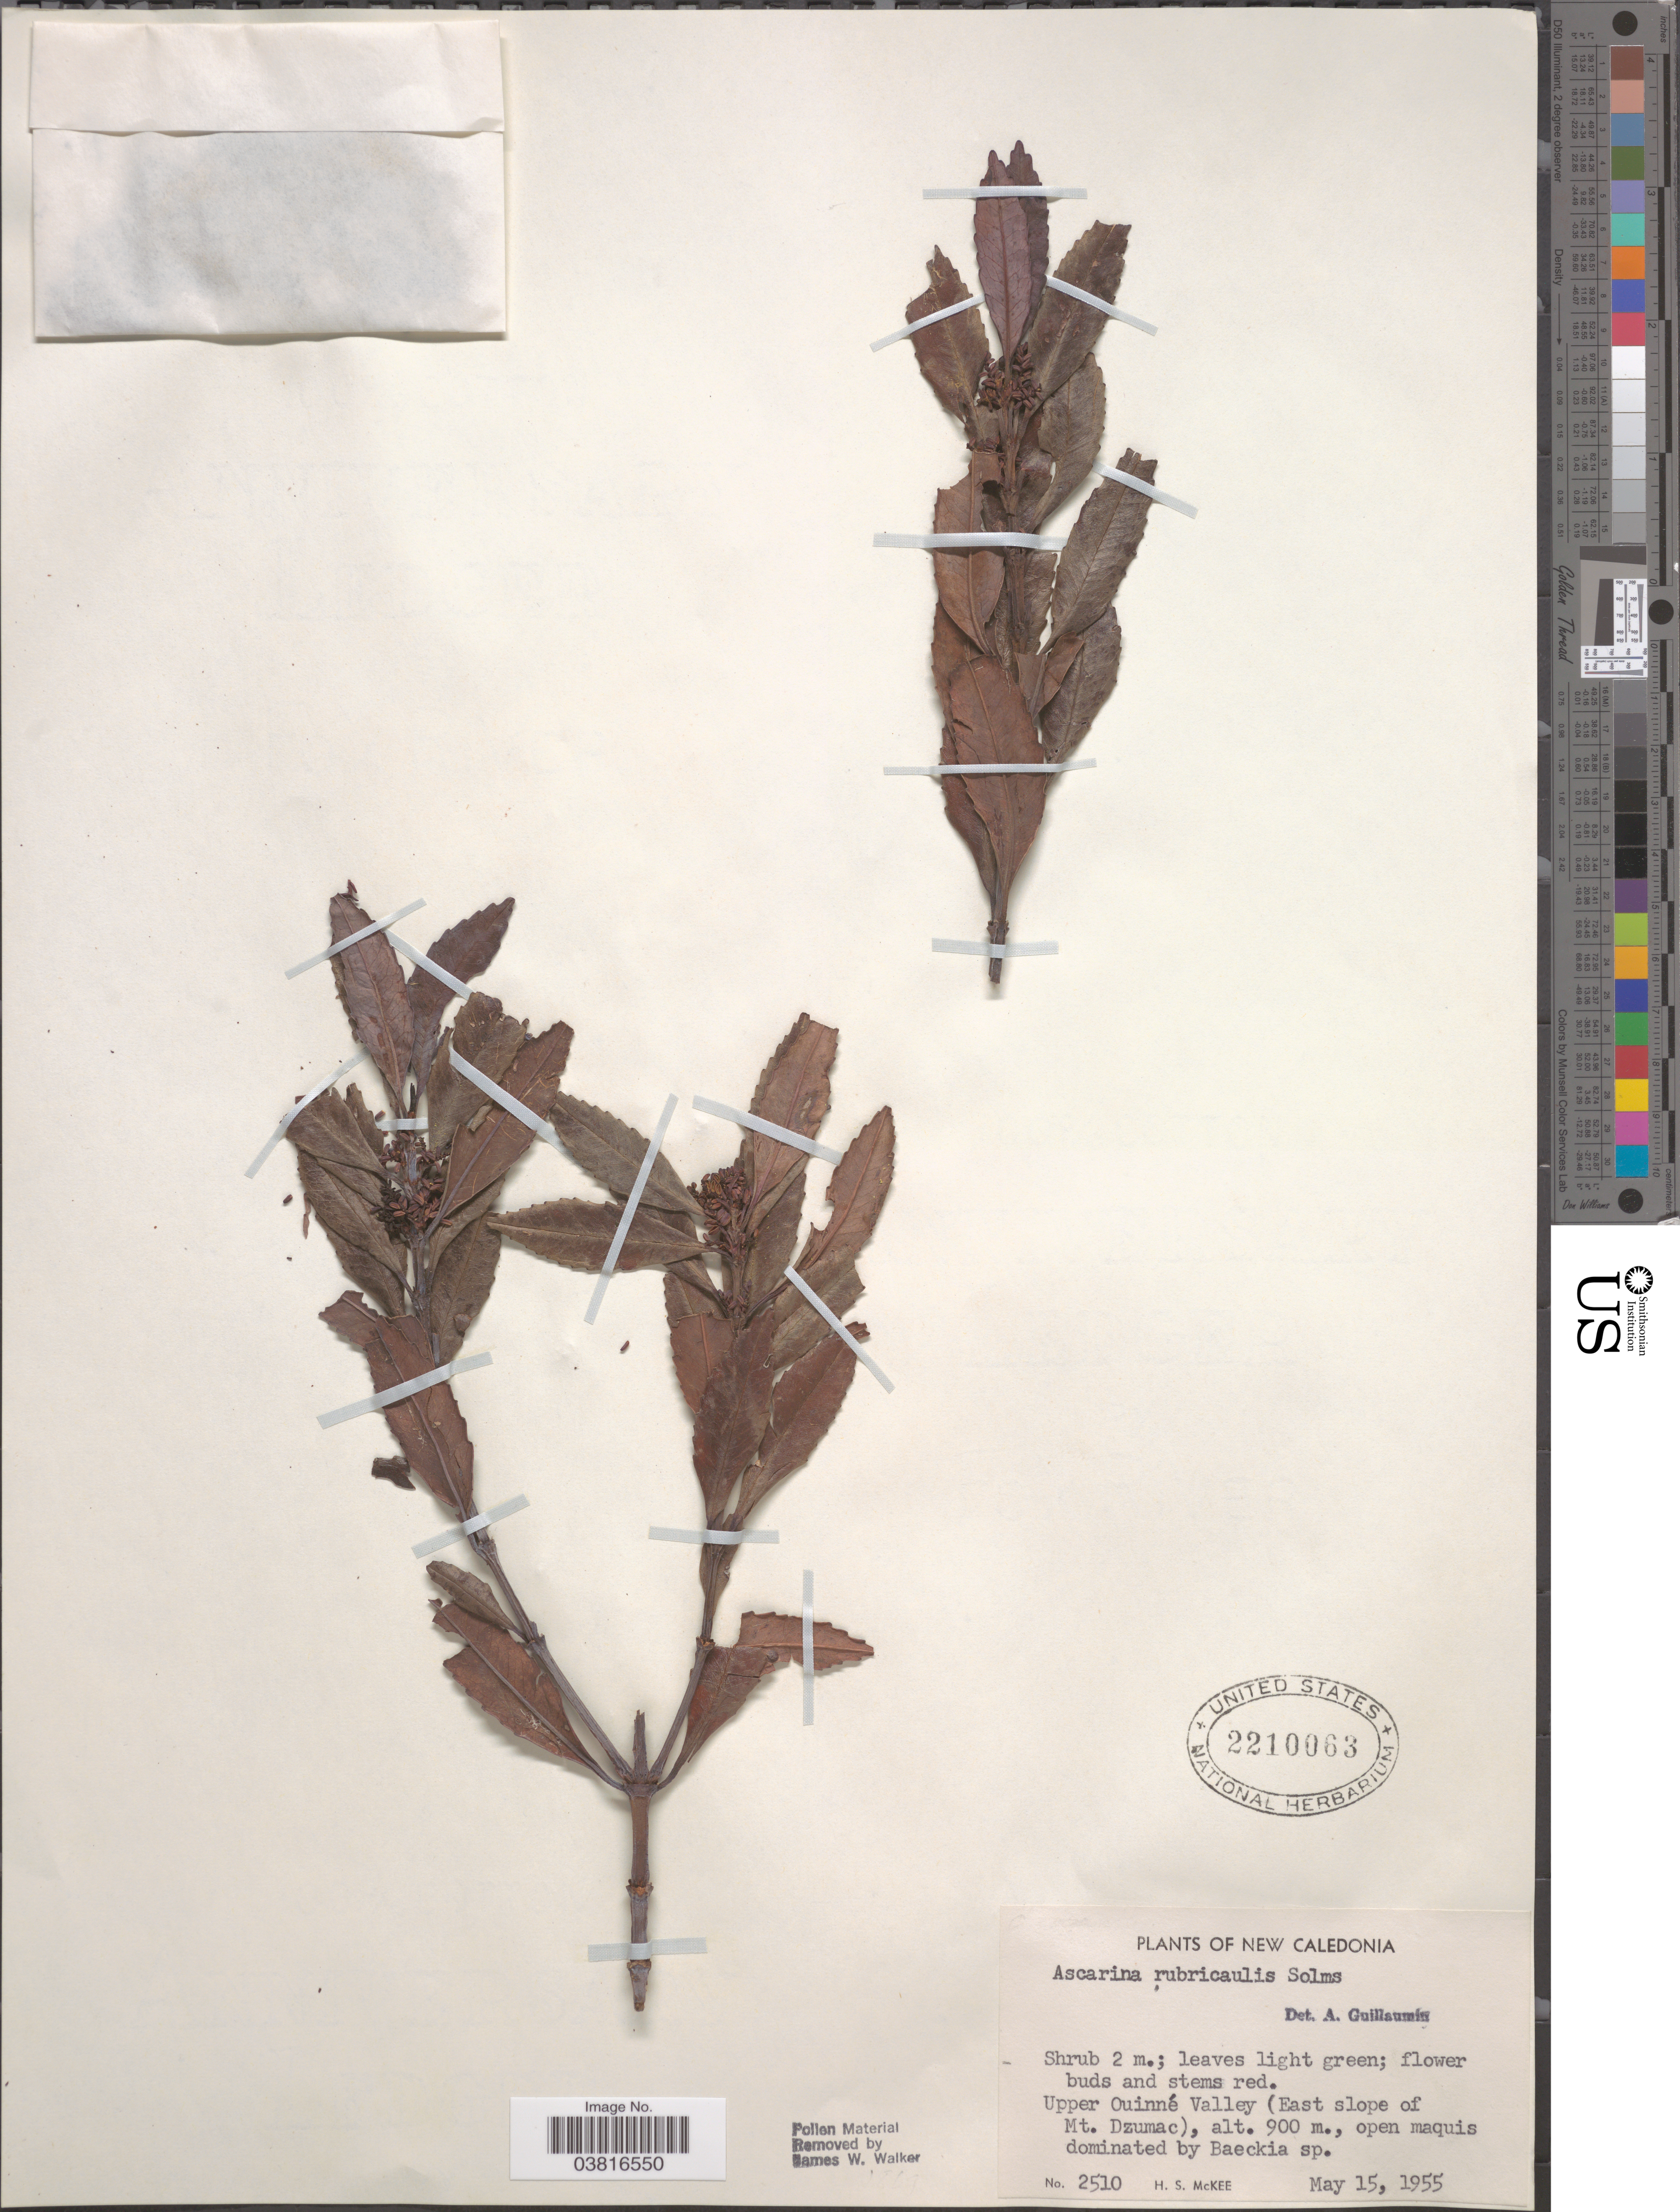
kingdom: Plantae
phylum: Tracheophyta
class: Magnoliopsida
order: Chloranthales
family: Chloranthaceae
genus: Ascarina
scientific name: Ascarina rubricaulis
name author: Solms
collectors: H. S. McKee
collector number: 2510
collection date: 1955-05-15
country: New Caledonia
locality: Upper Ouinné Valley (East slope of Mt. Dzumac).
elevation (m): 900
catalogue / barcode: US 2210063